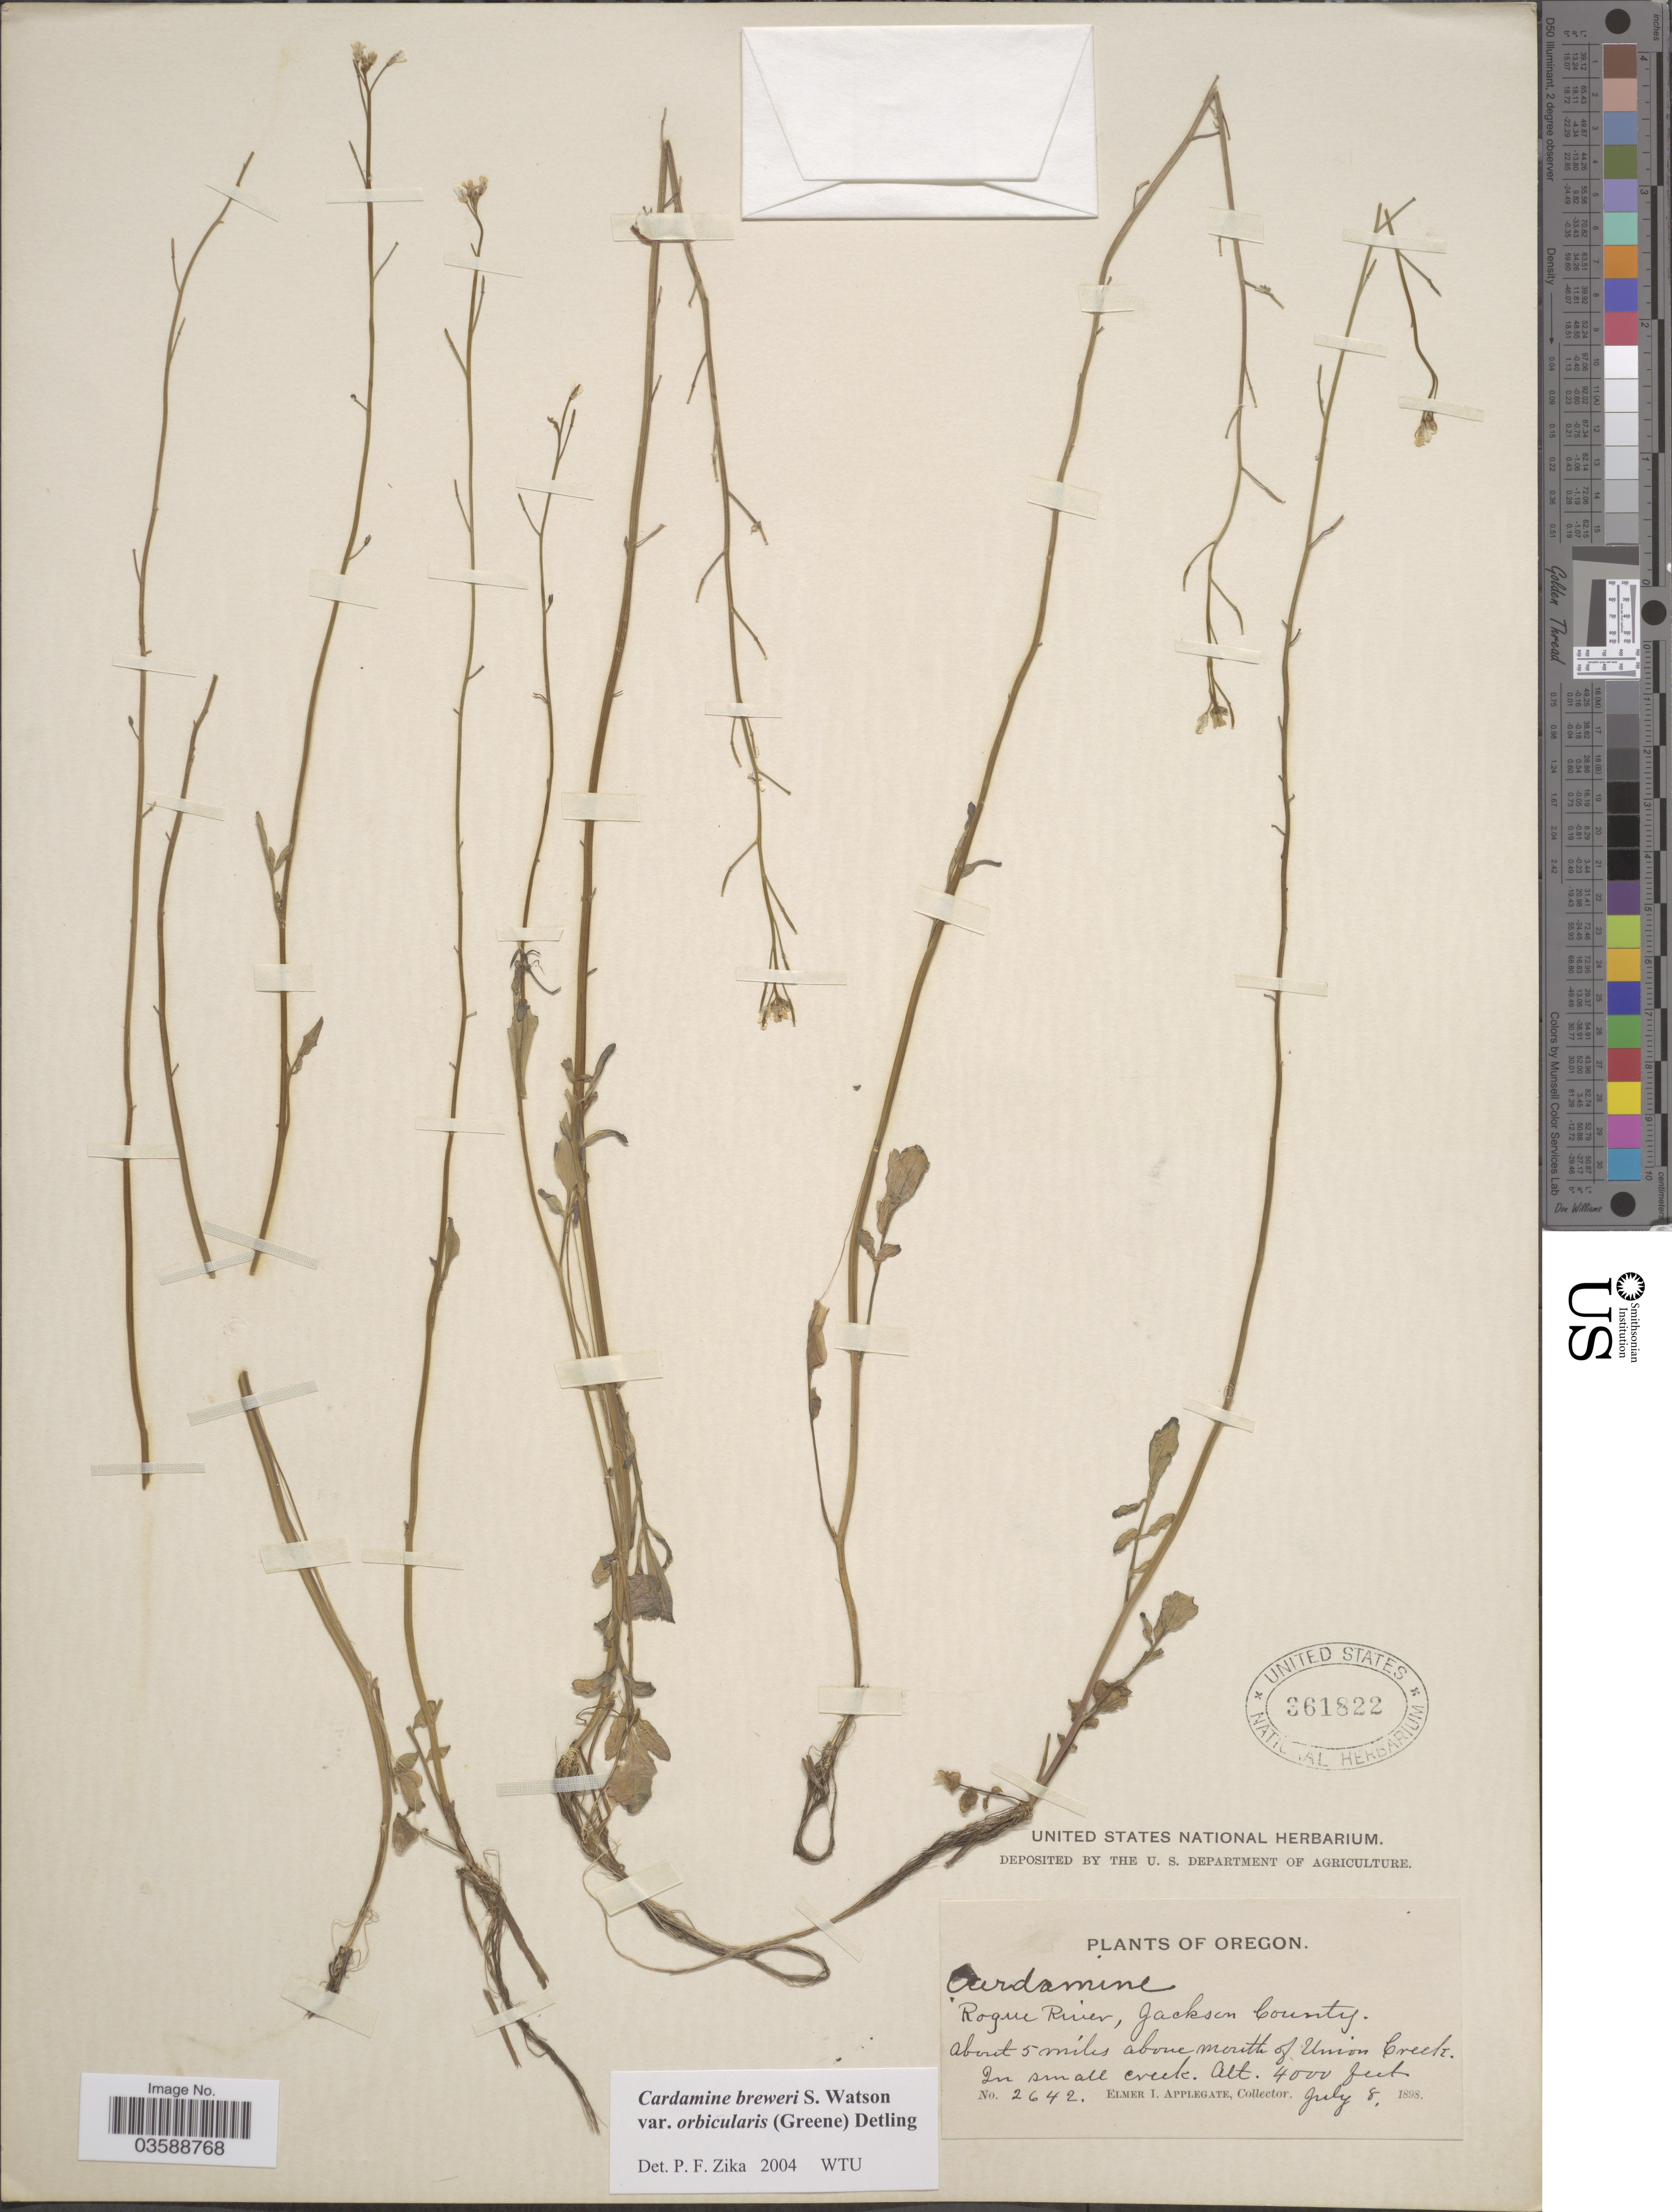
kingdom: Plantae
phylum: Tracheophyta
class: Magnoliopsida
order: Brassicales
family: Brassicaceae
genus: Cardamine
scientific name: Cardamine breweri var. orbicularis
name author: (Greene) Detling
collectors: E. I. Applegate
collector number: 2642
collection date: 1898-07-08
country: United States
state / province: Oregon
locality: Rogue River, Jackson County. About 5 miles above mouth of Union creek. In small creek.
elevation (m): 1219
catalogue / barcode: US 361822